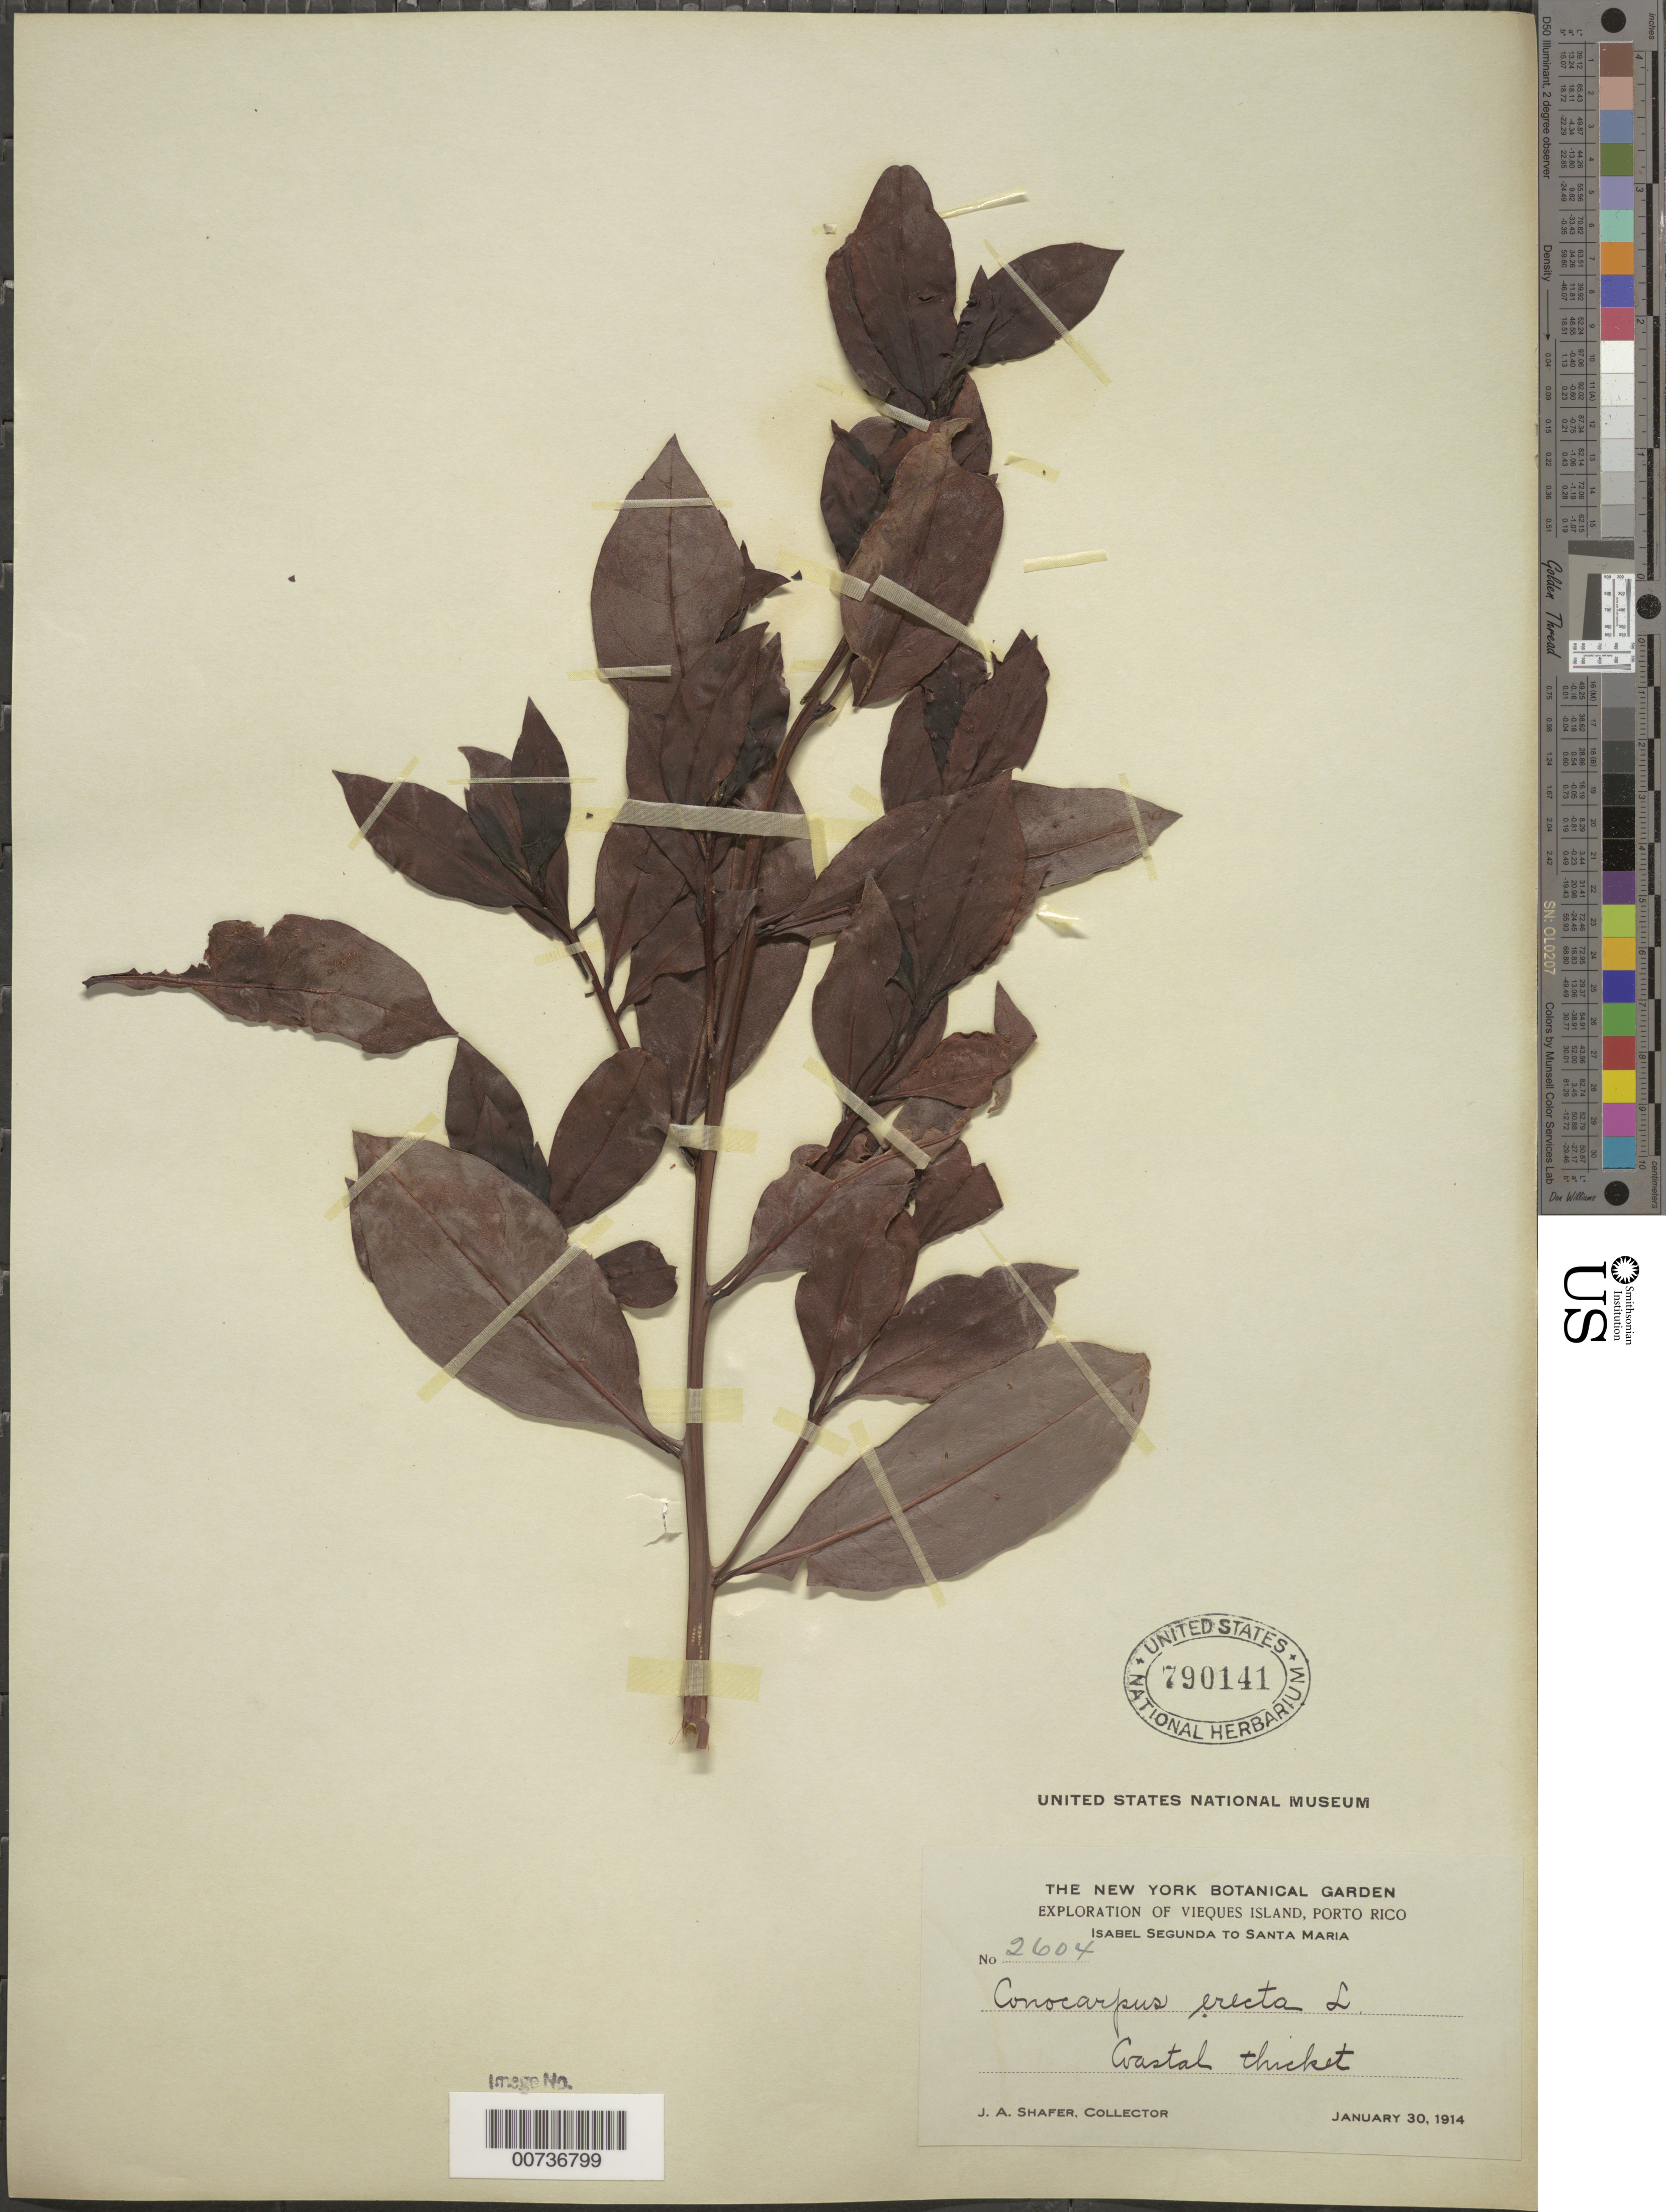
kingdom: Plantae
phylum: Tracheophyta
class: Magnoliopsida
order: Myrtales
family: Combretaceae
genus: Conocarpus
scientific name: Conocarpus erectus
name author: L.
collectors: J. A. Shafer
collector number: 2604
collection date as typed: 30 Jan 1914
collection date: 1914-01-30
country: Puerto Rico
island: Vieques I.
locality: Isabel Segunda to Santa María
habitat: Coastal thicket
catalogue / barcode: US 790141